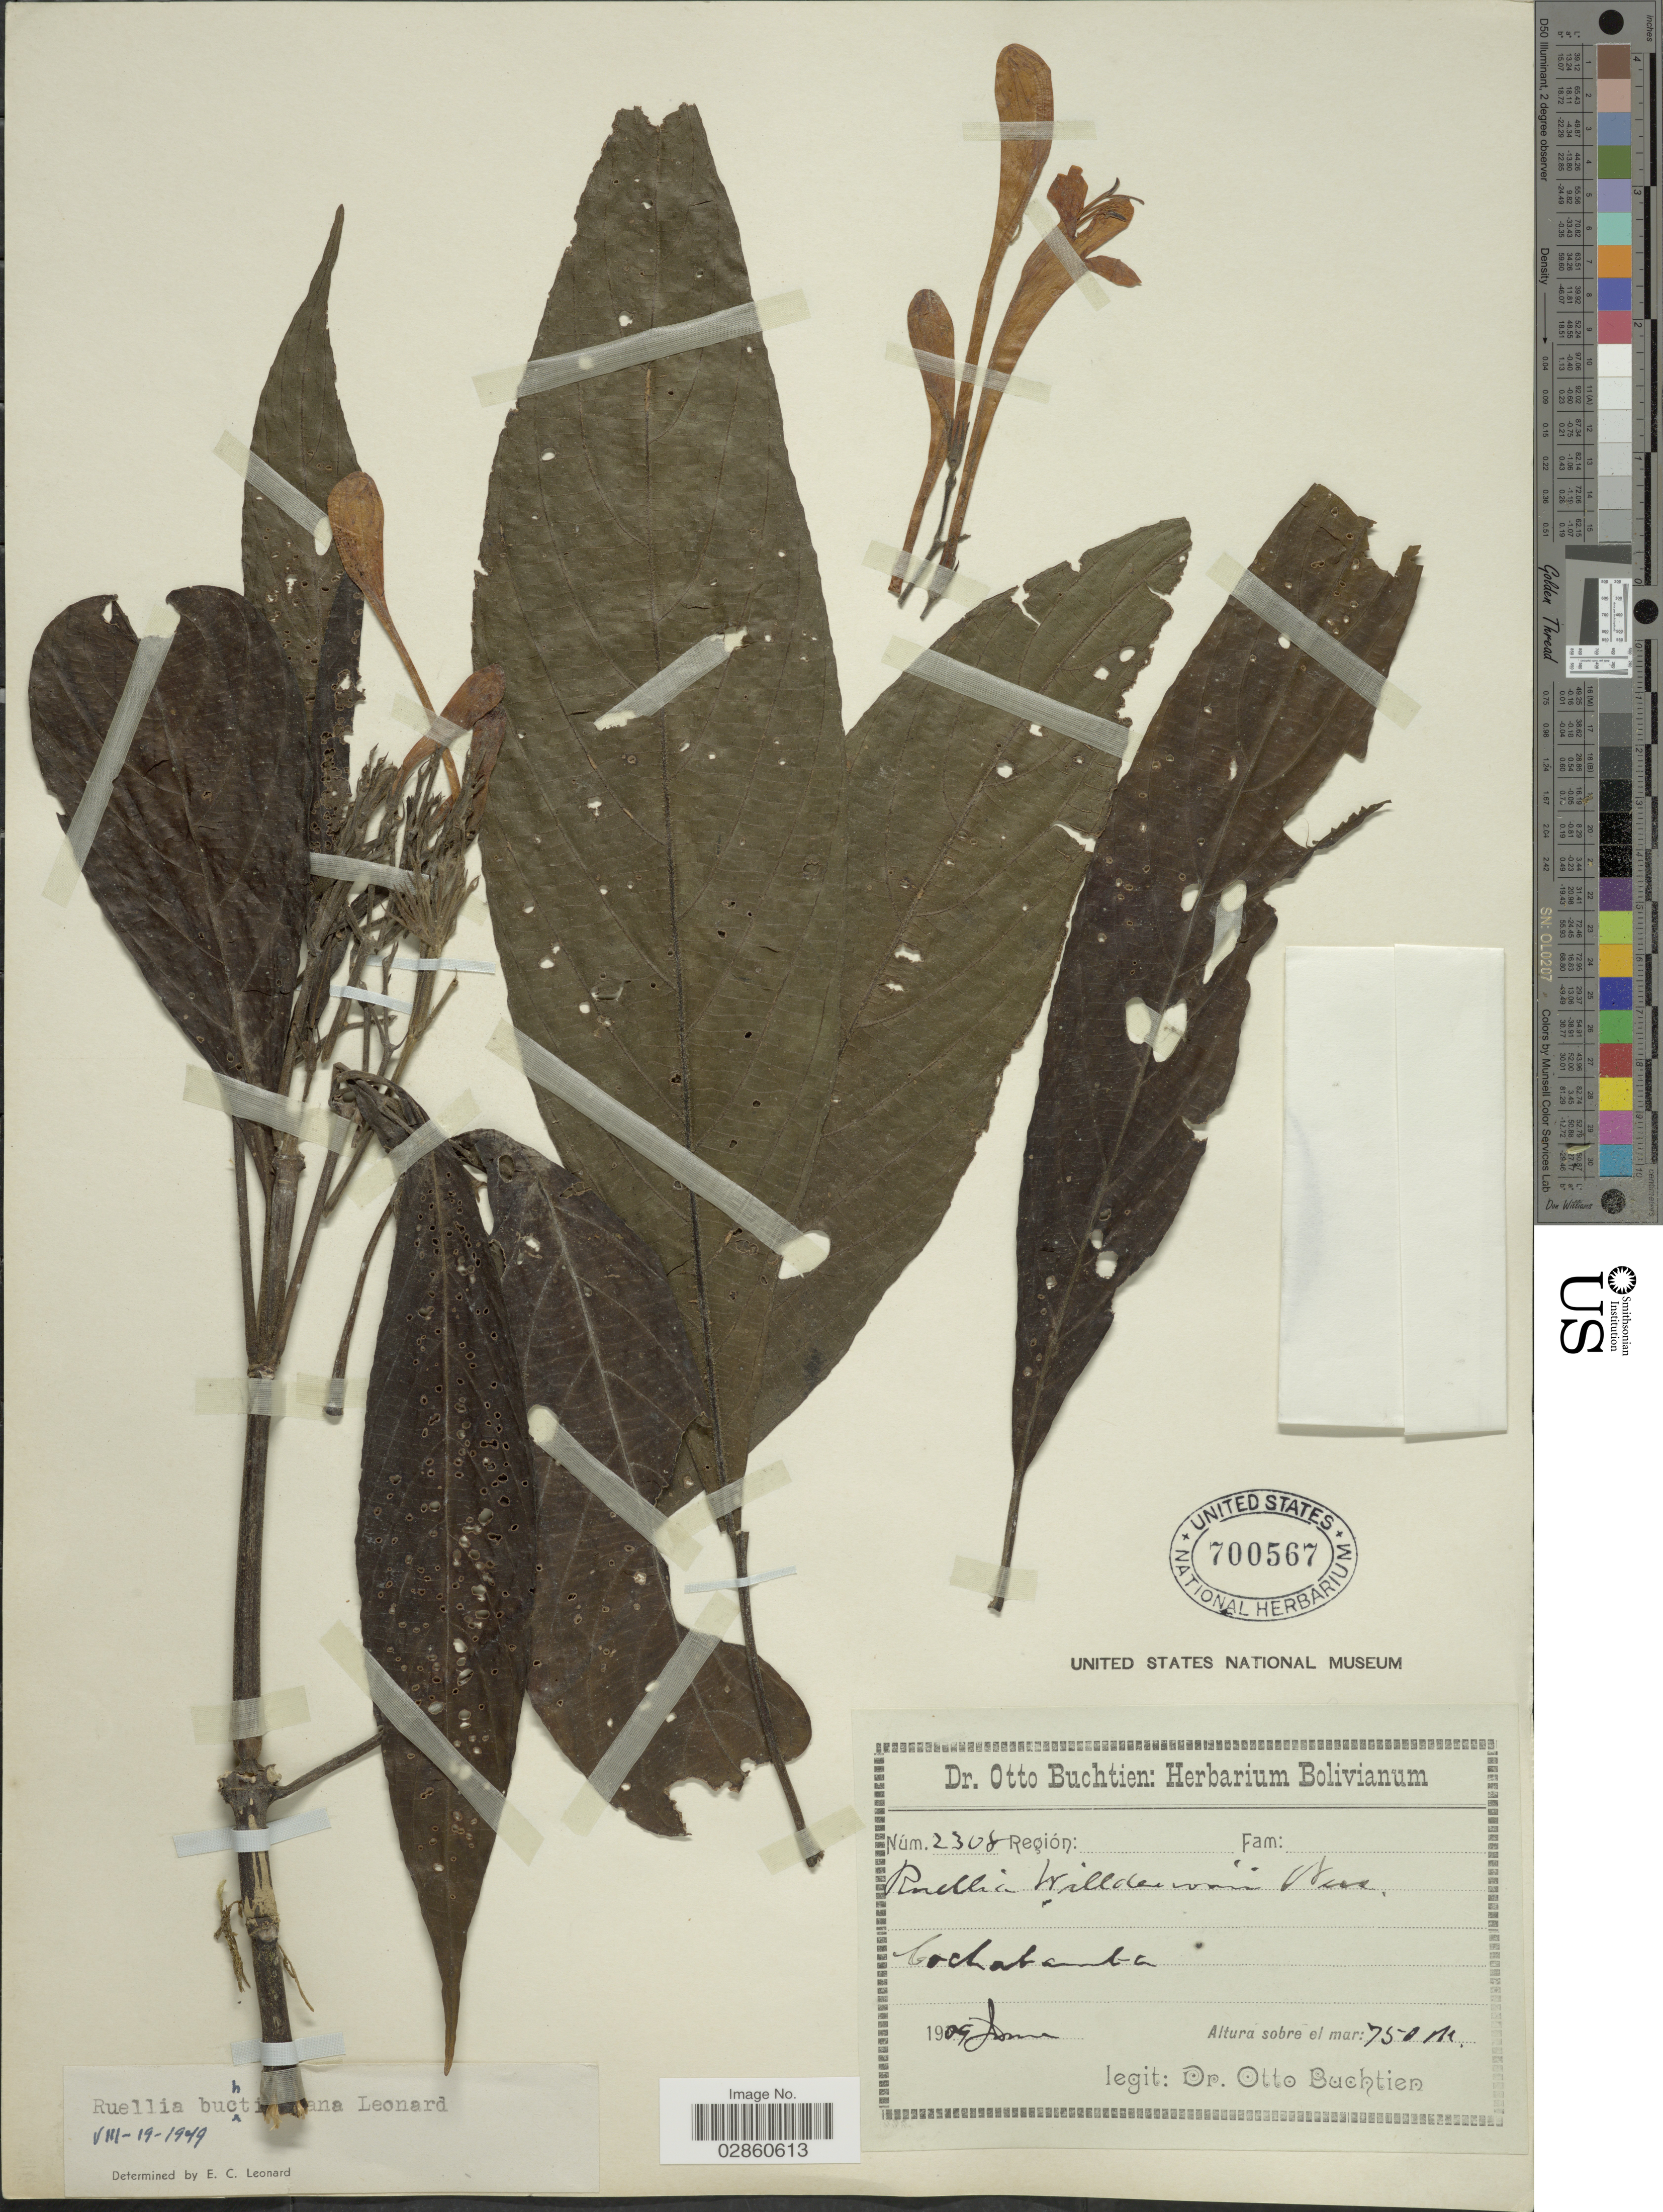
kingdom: Plantae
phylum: Tracheophyta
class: Magnoliopsida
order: Lamiales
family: Acanthaceae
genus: Ruellia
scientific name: Ruellia haenkeana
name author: (Nees) Wassh.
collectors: O. Buchtien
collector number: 2308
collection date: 1909-06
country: Bolivia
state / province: Cochabamba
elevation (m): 750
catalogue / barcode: US 700567